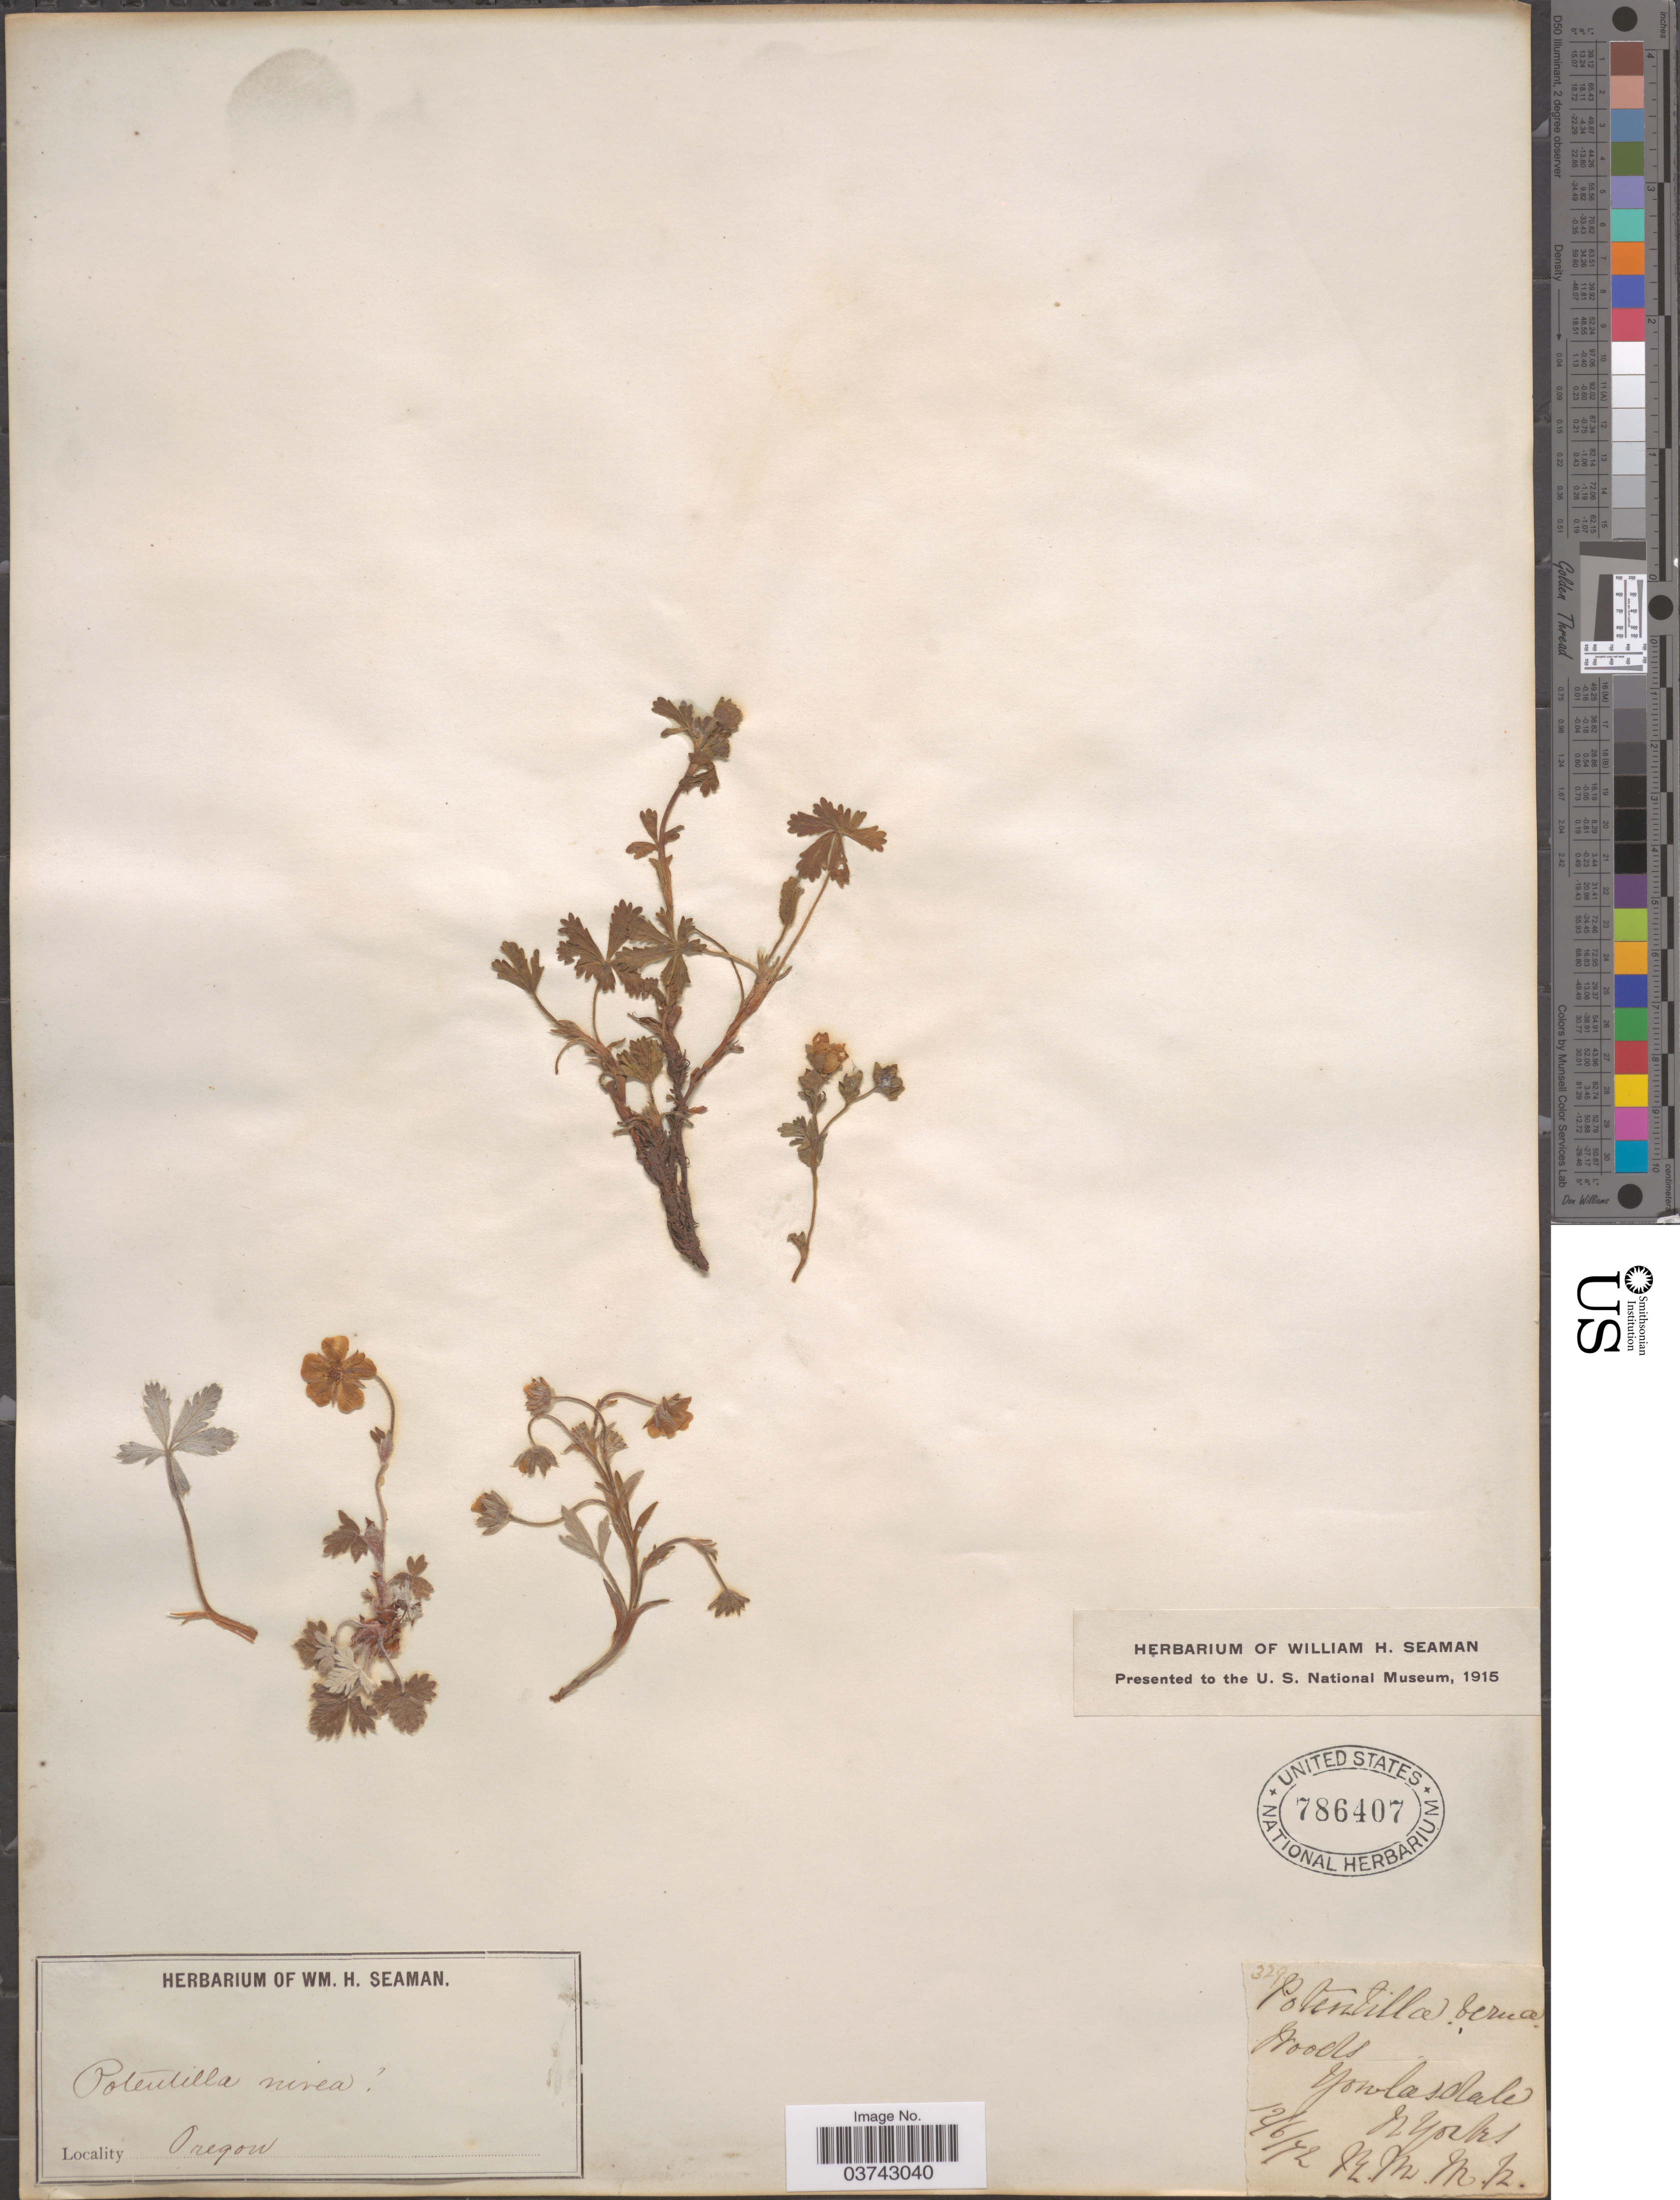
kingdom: Plantae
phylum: Tracheophyta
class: Magnoliopsida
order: Rosales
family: Rosaceae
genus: Potentilla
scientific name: Potentilla verna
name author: L.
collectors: Ex herb. W. H. Seaman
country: United States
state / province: Oregon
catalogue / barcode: US 786407